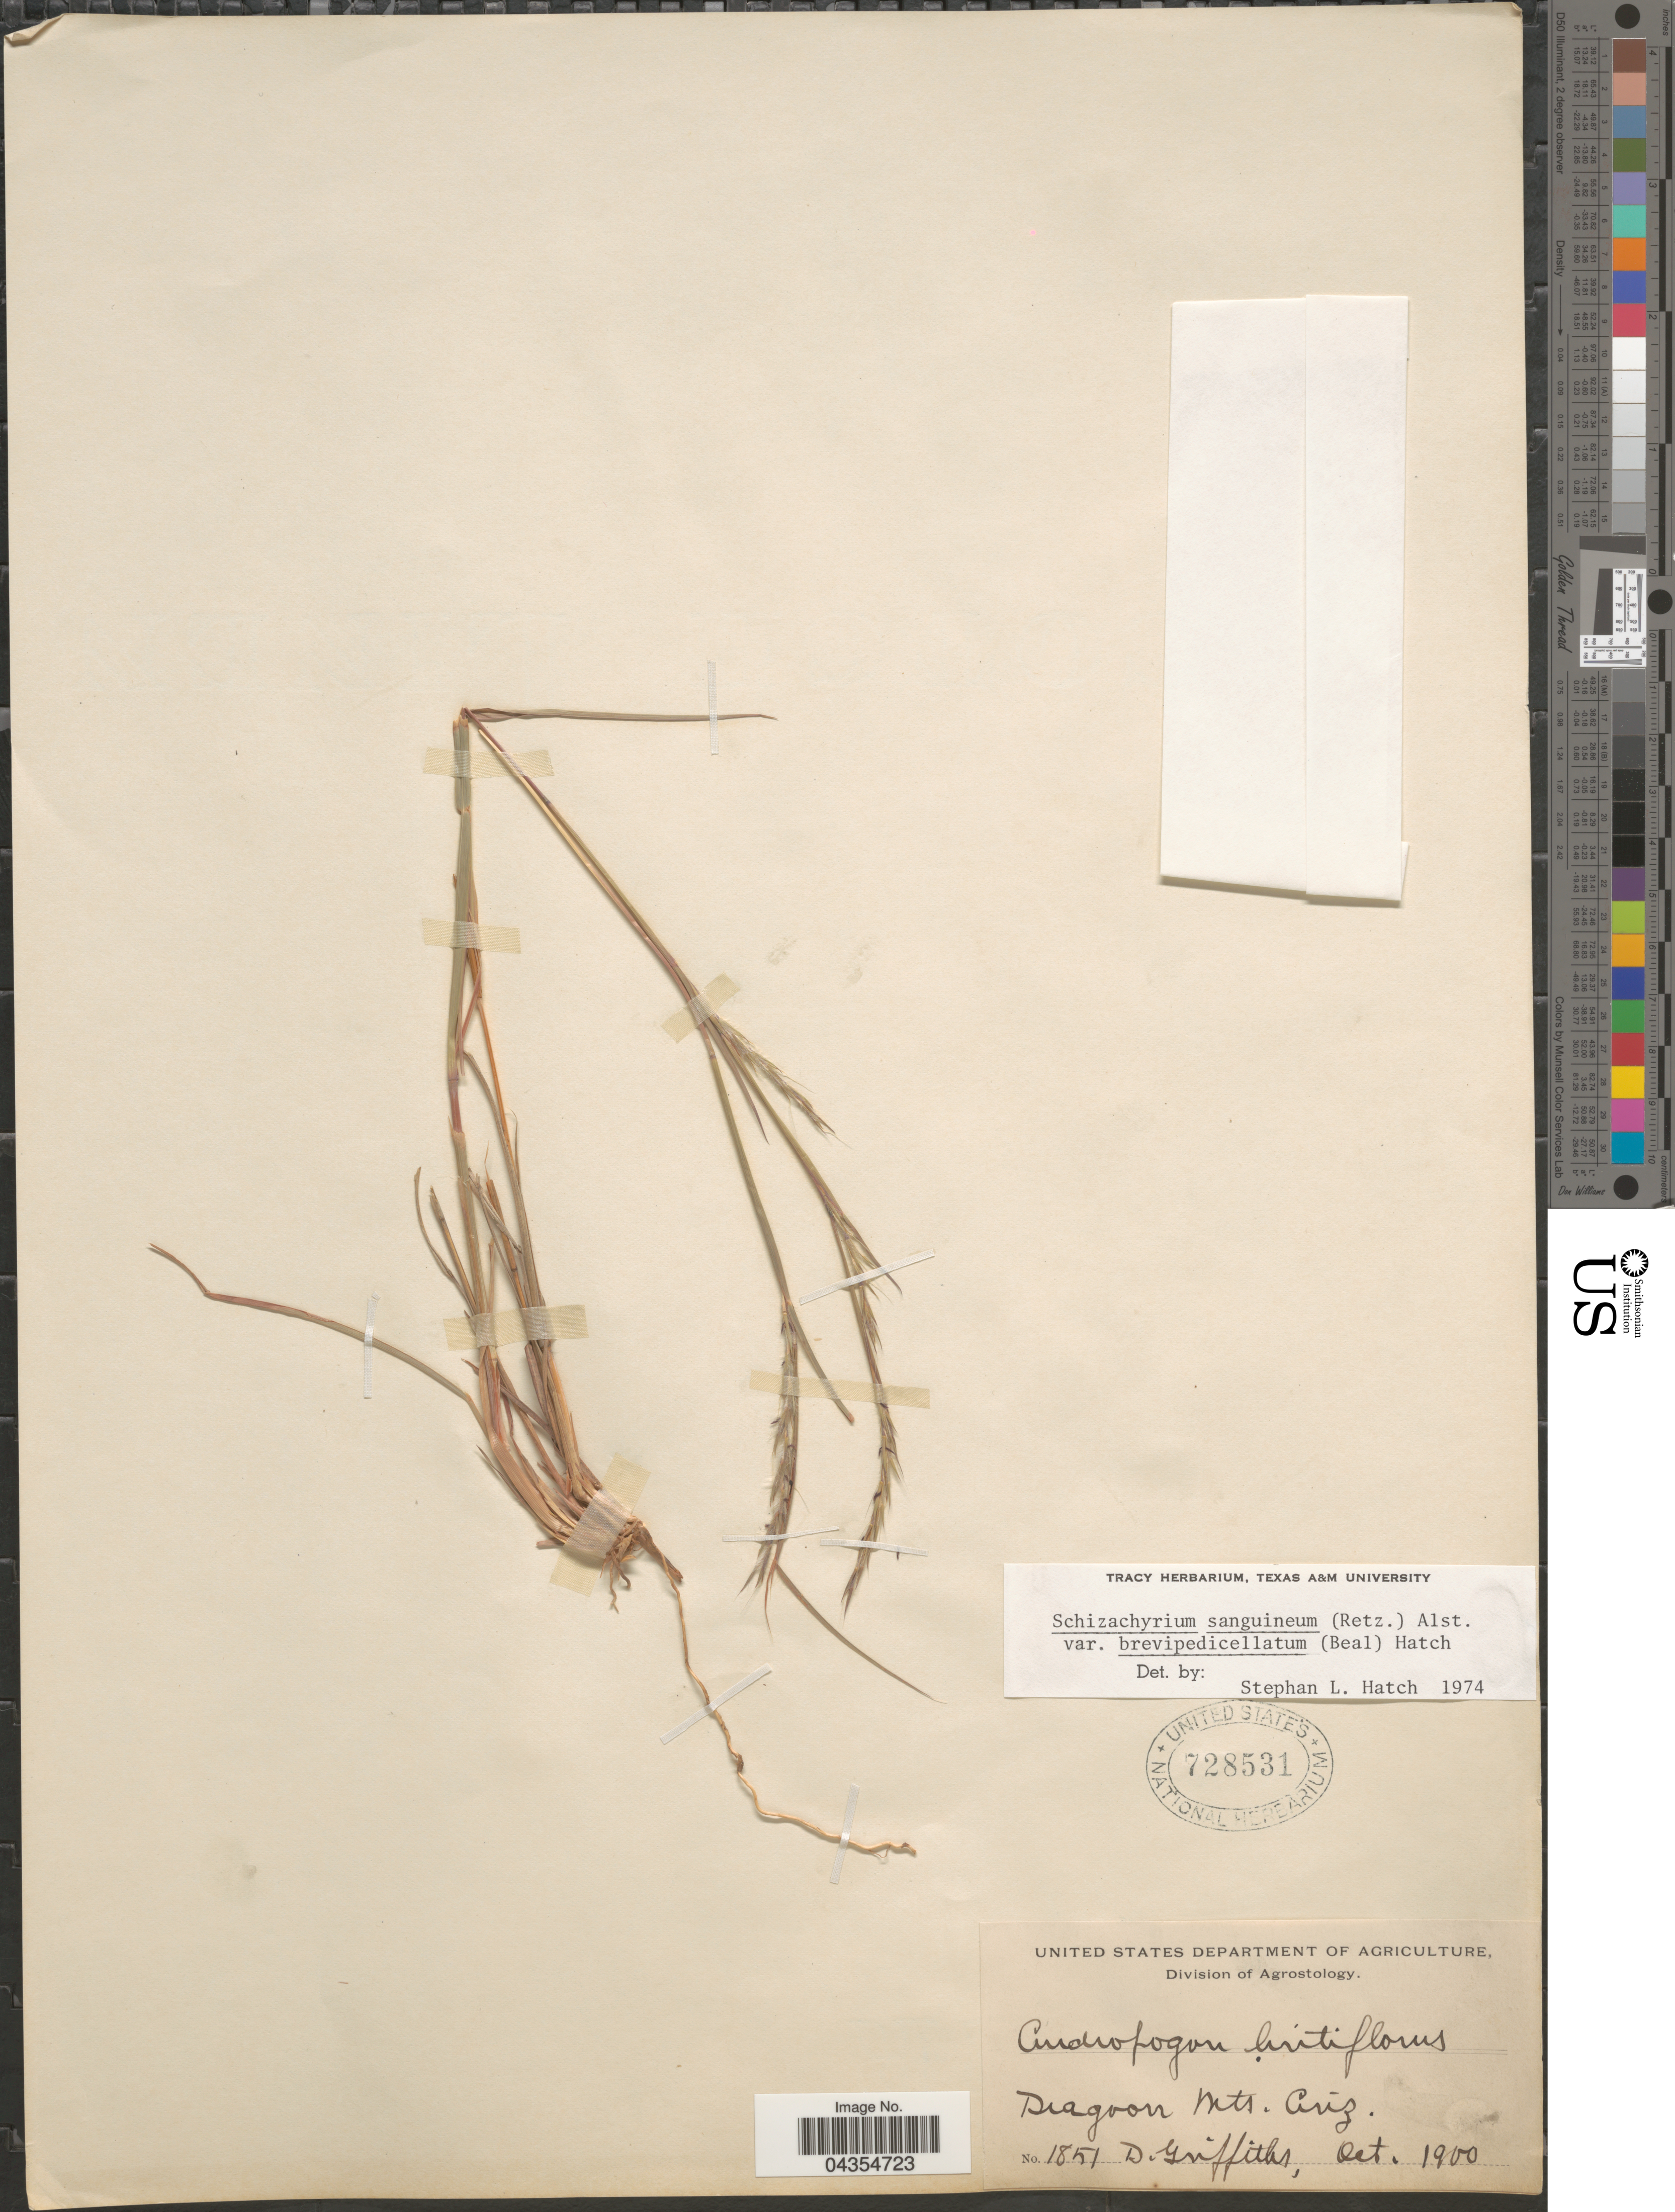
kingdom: Plantae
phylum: Tracheophyta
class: Liliopsida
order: Poales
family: Poaceae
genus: Schizachyrium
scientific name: Schizachyrium sanguineum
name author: (Retz.) Alston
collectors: D. Griffiths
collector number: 1851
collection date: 1900-10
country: United States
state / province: Arizona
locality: Dragoon Mts.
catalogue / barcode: US 728531